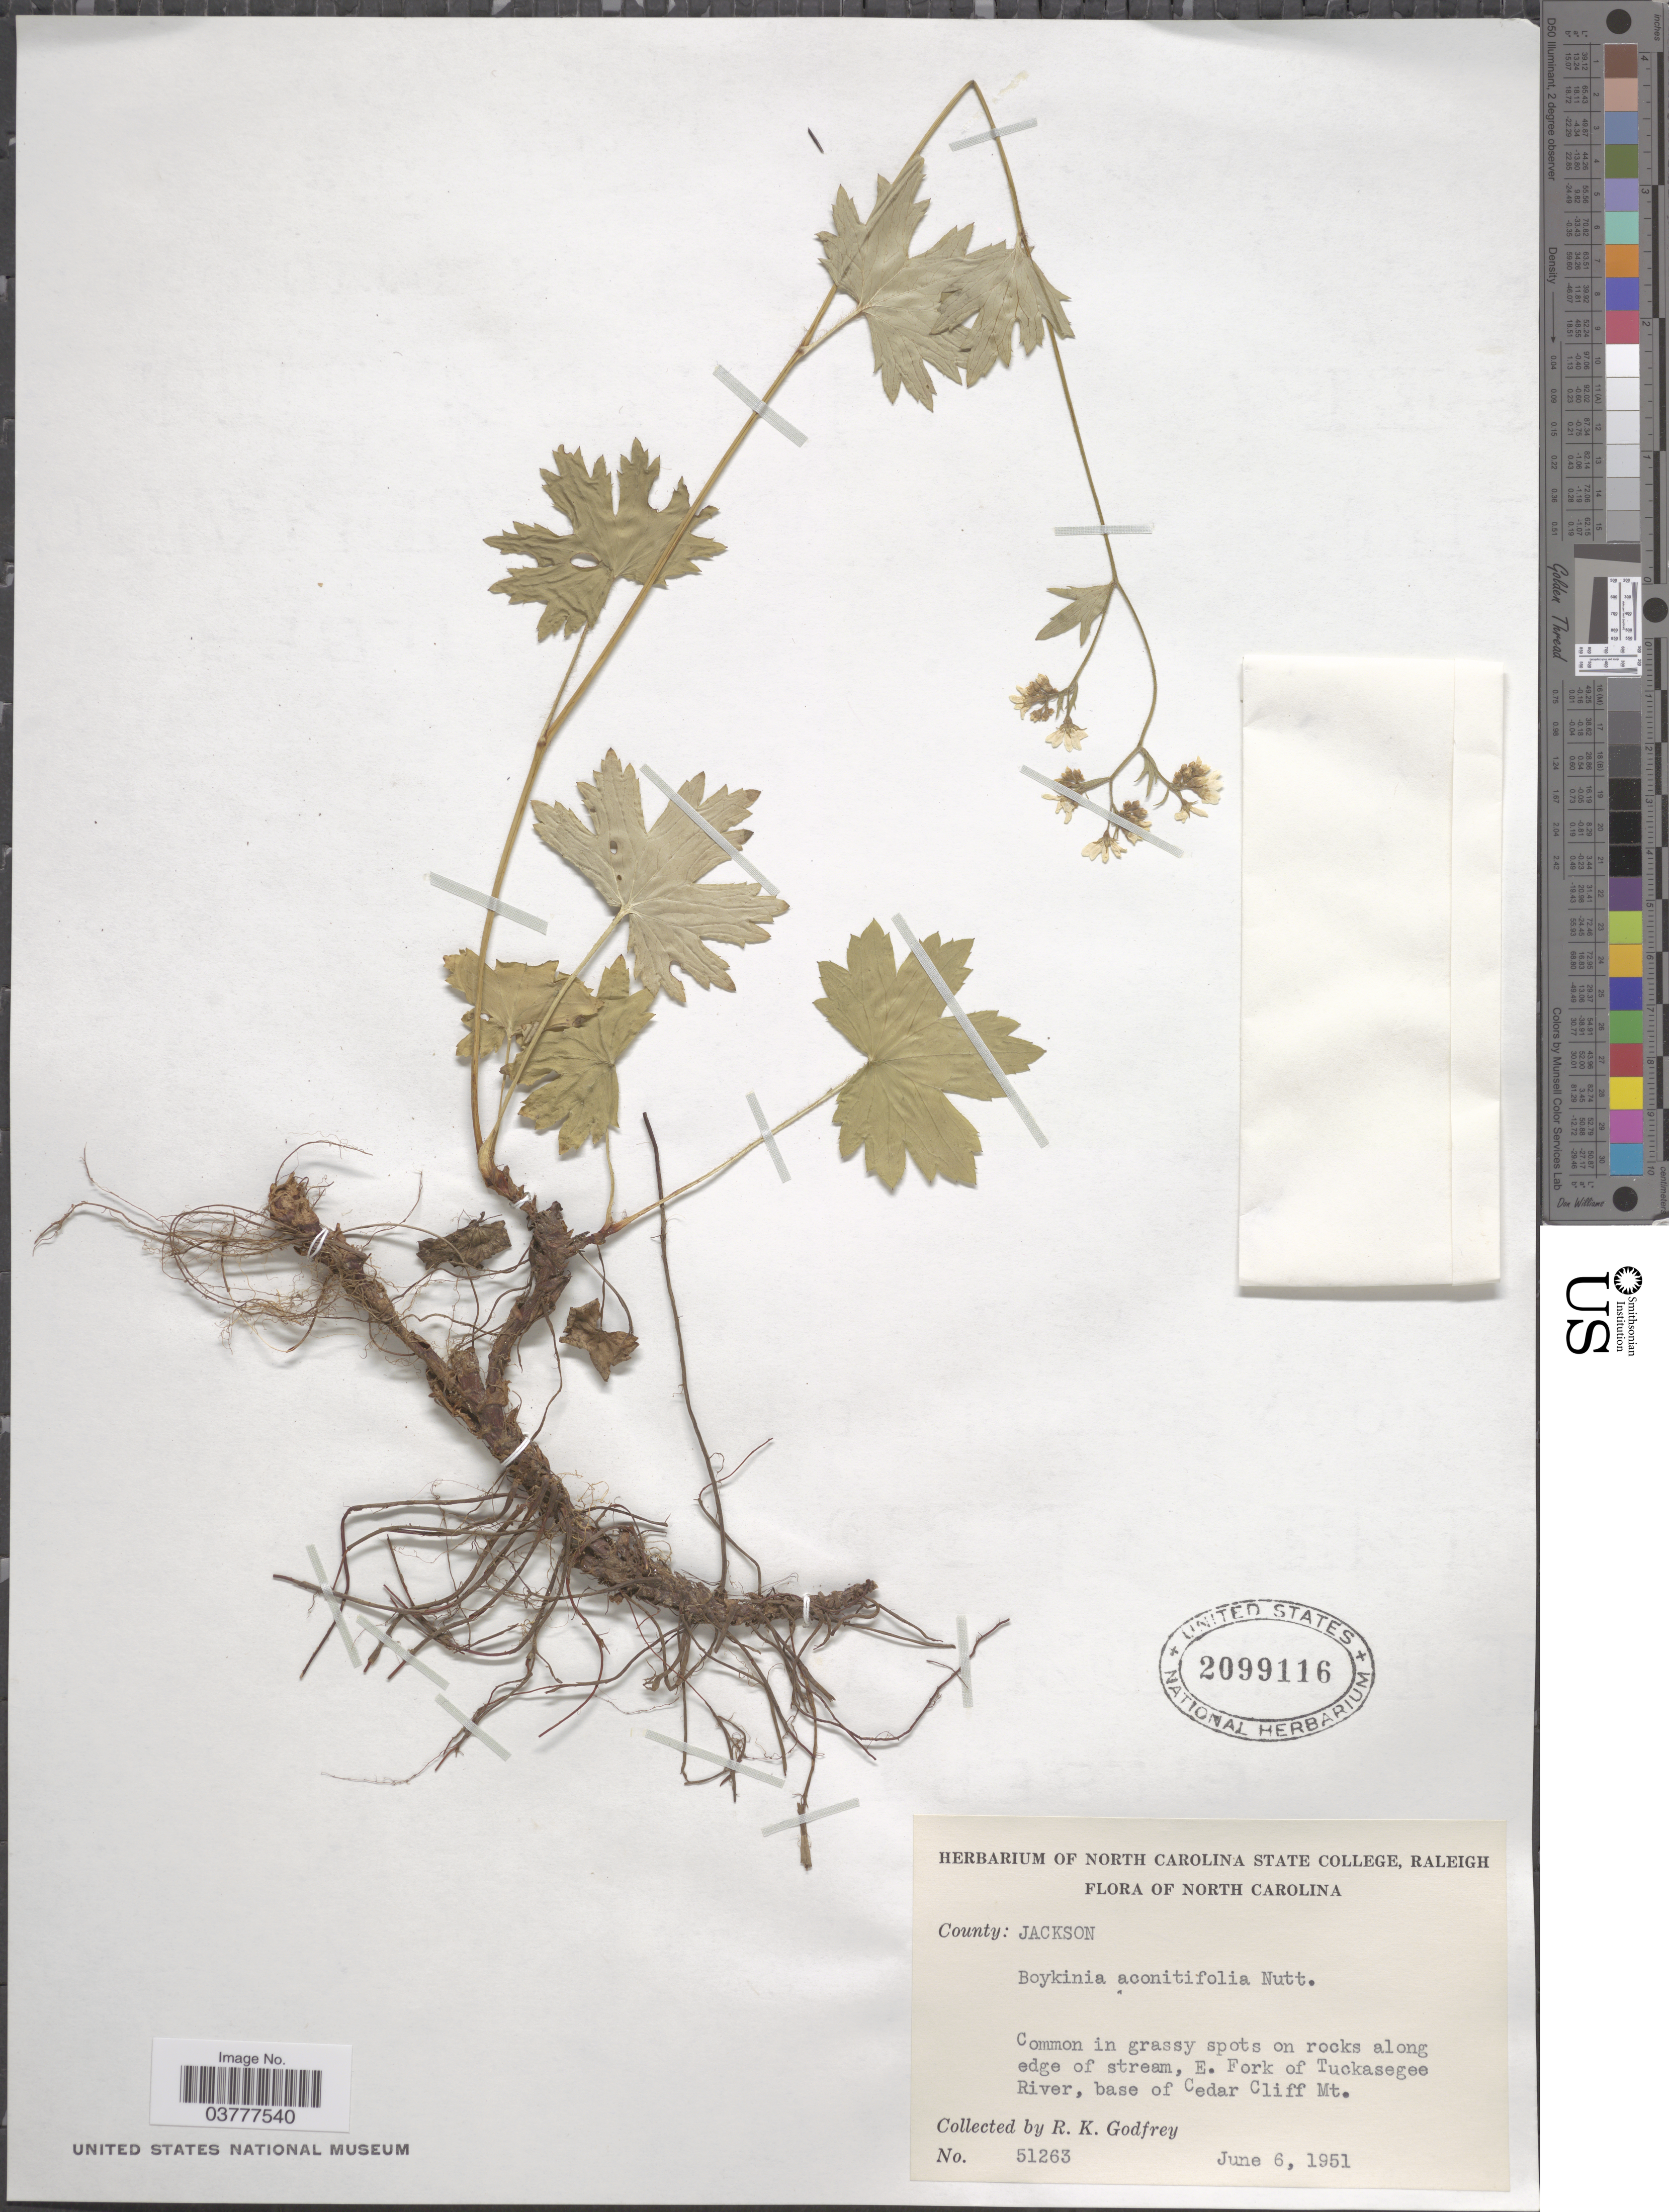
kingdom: Plantae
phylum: Tracheophyta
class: Magnoliopsida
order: Saxifragales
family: Saxifragaceae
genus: Boykinia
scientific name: Boykinia aconitifolia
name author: Nutt.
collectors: R. K. Godfrey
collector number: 51263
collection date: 1951-06-06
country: United States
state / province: North Carolina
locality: County: Jackson. E. Fork of Tuckasegee River, base of Cedar Cliff Mt.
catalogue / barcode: US 2099116